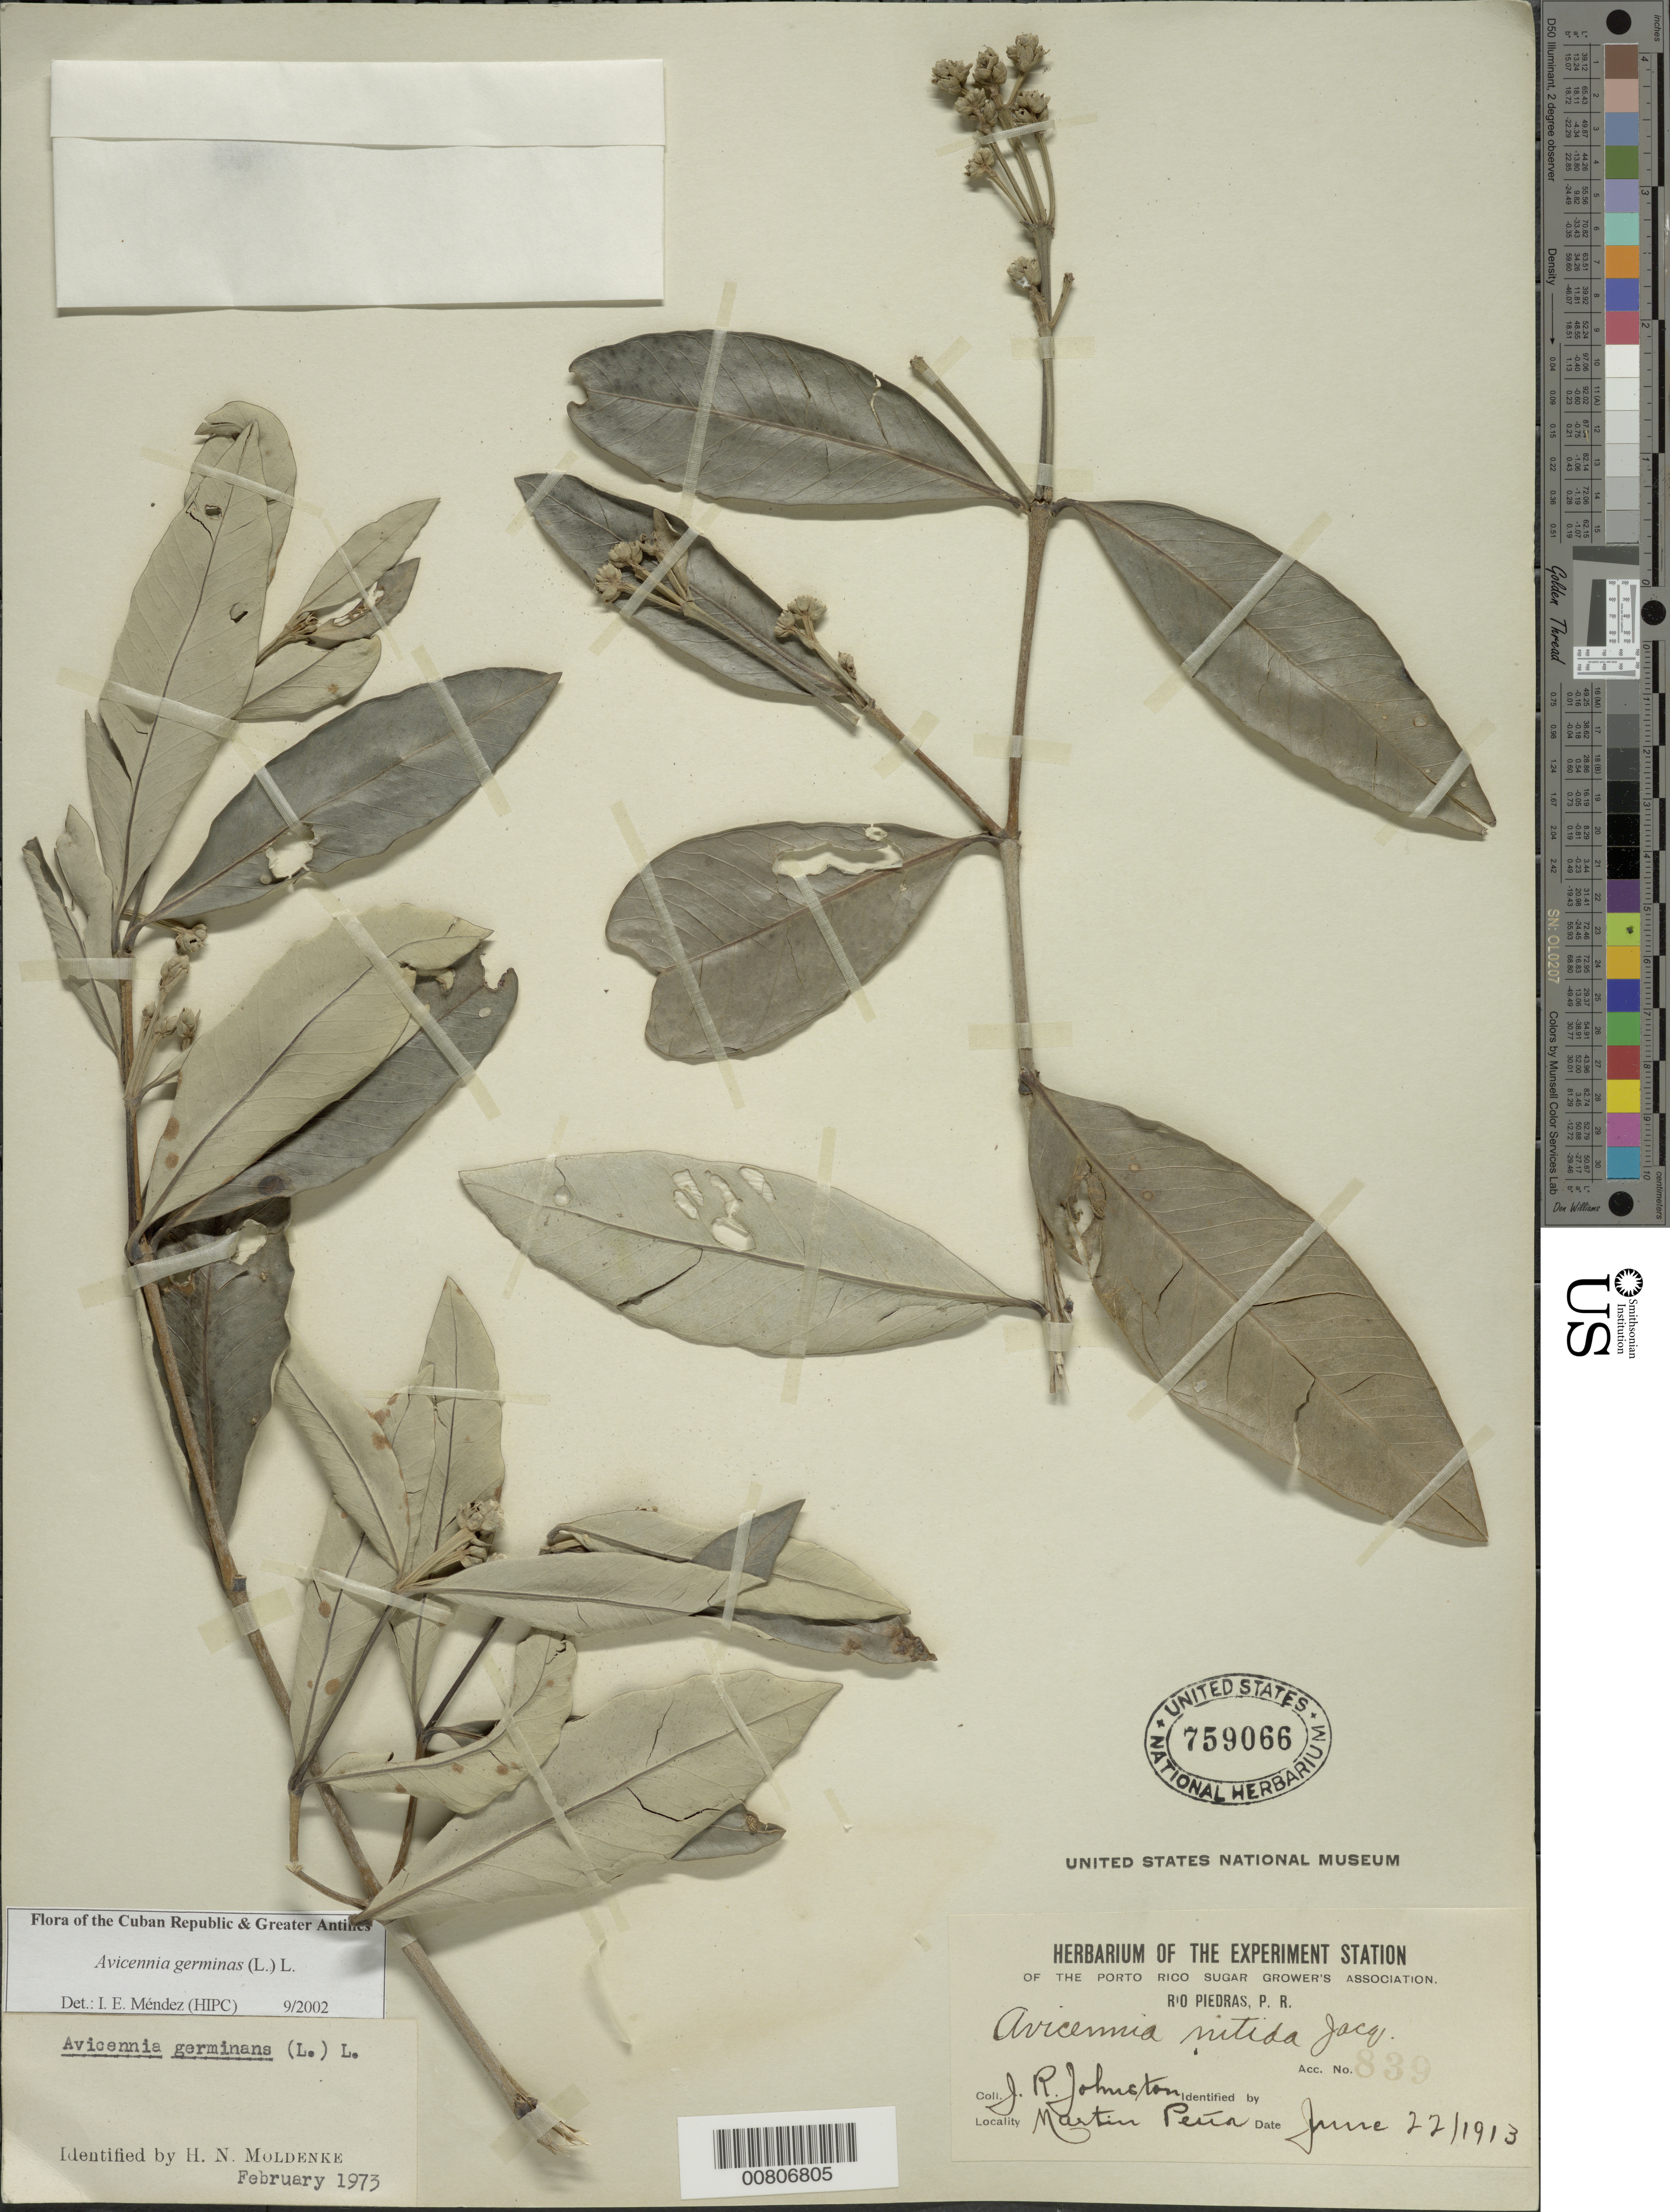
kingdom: Plantae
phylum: Tracheophyta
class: Magnoliopsida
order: Lamiales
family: Acanthaceae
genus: Avicennia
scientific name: Avicennia germinans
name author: (L.) L.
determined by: Méndez, Isidro E., (HIPC)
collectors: J. Johnston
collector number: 839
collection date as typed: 22 Jun 1913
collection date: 1913-06-22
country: Puerto Rico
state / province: San Juan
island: Puerto Rico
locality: Martin Peña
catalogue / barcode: US 759066